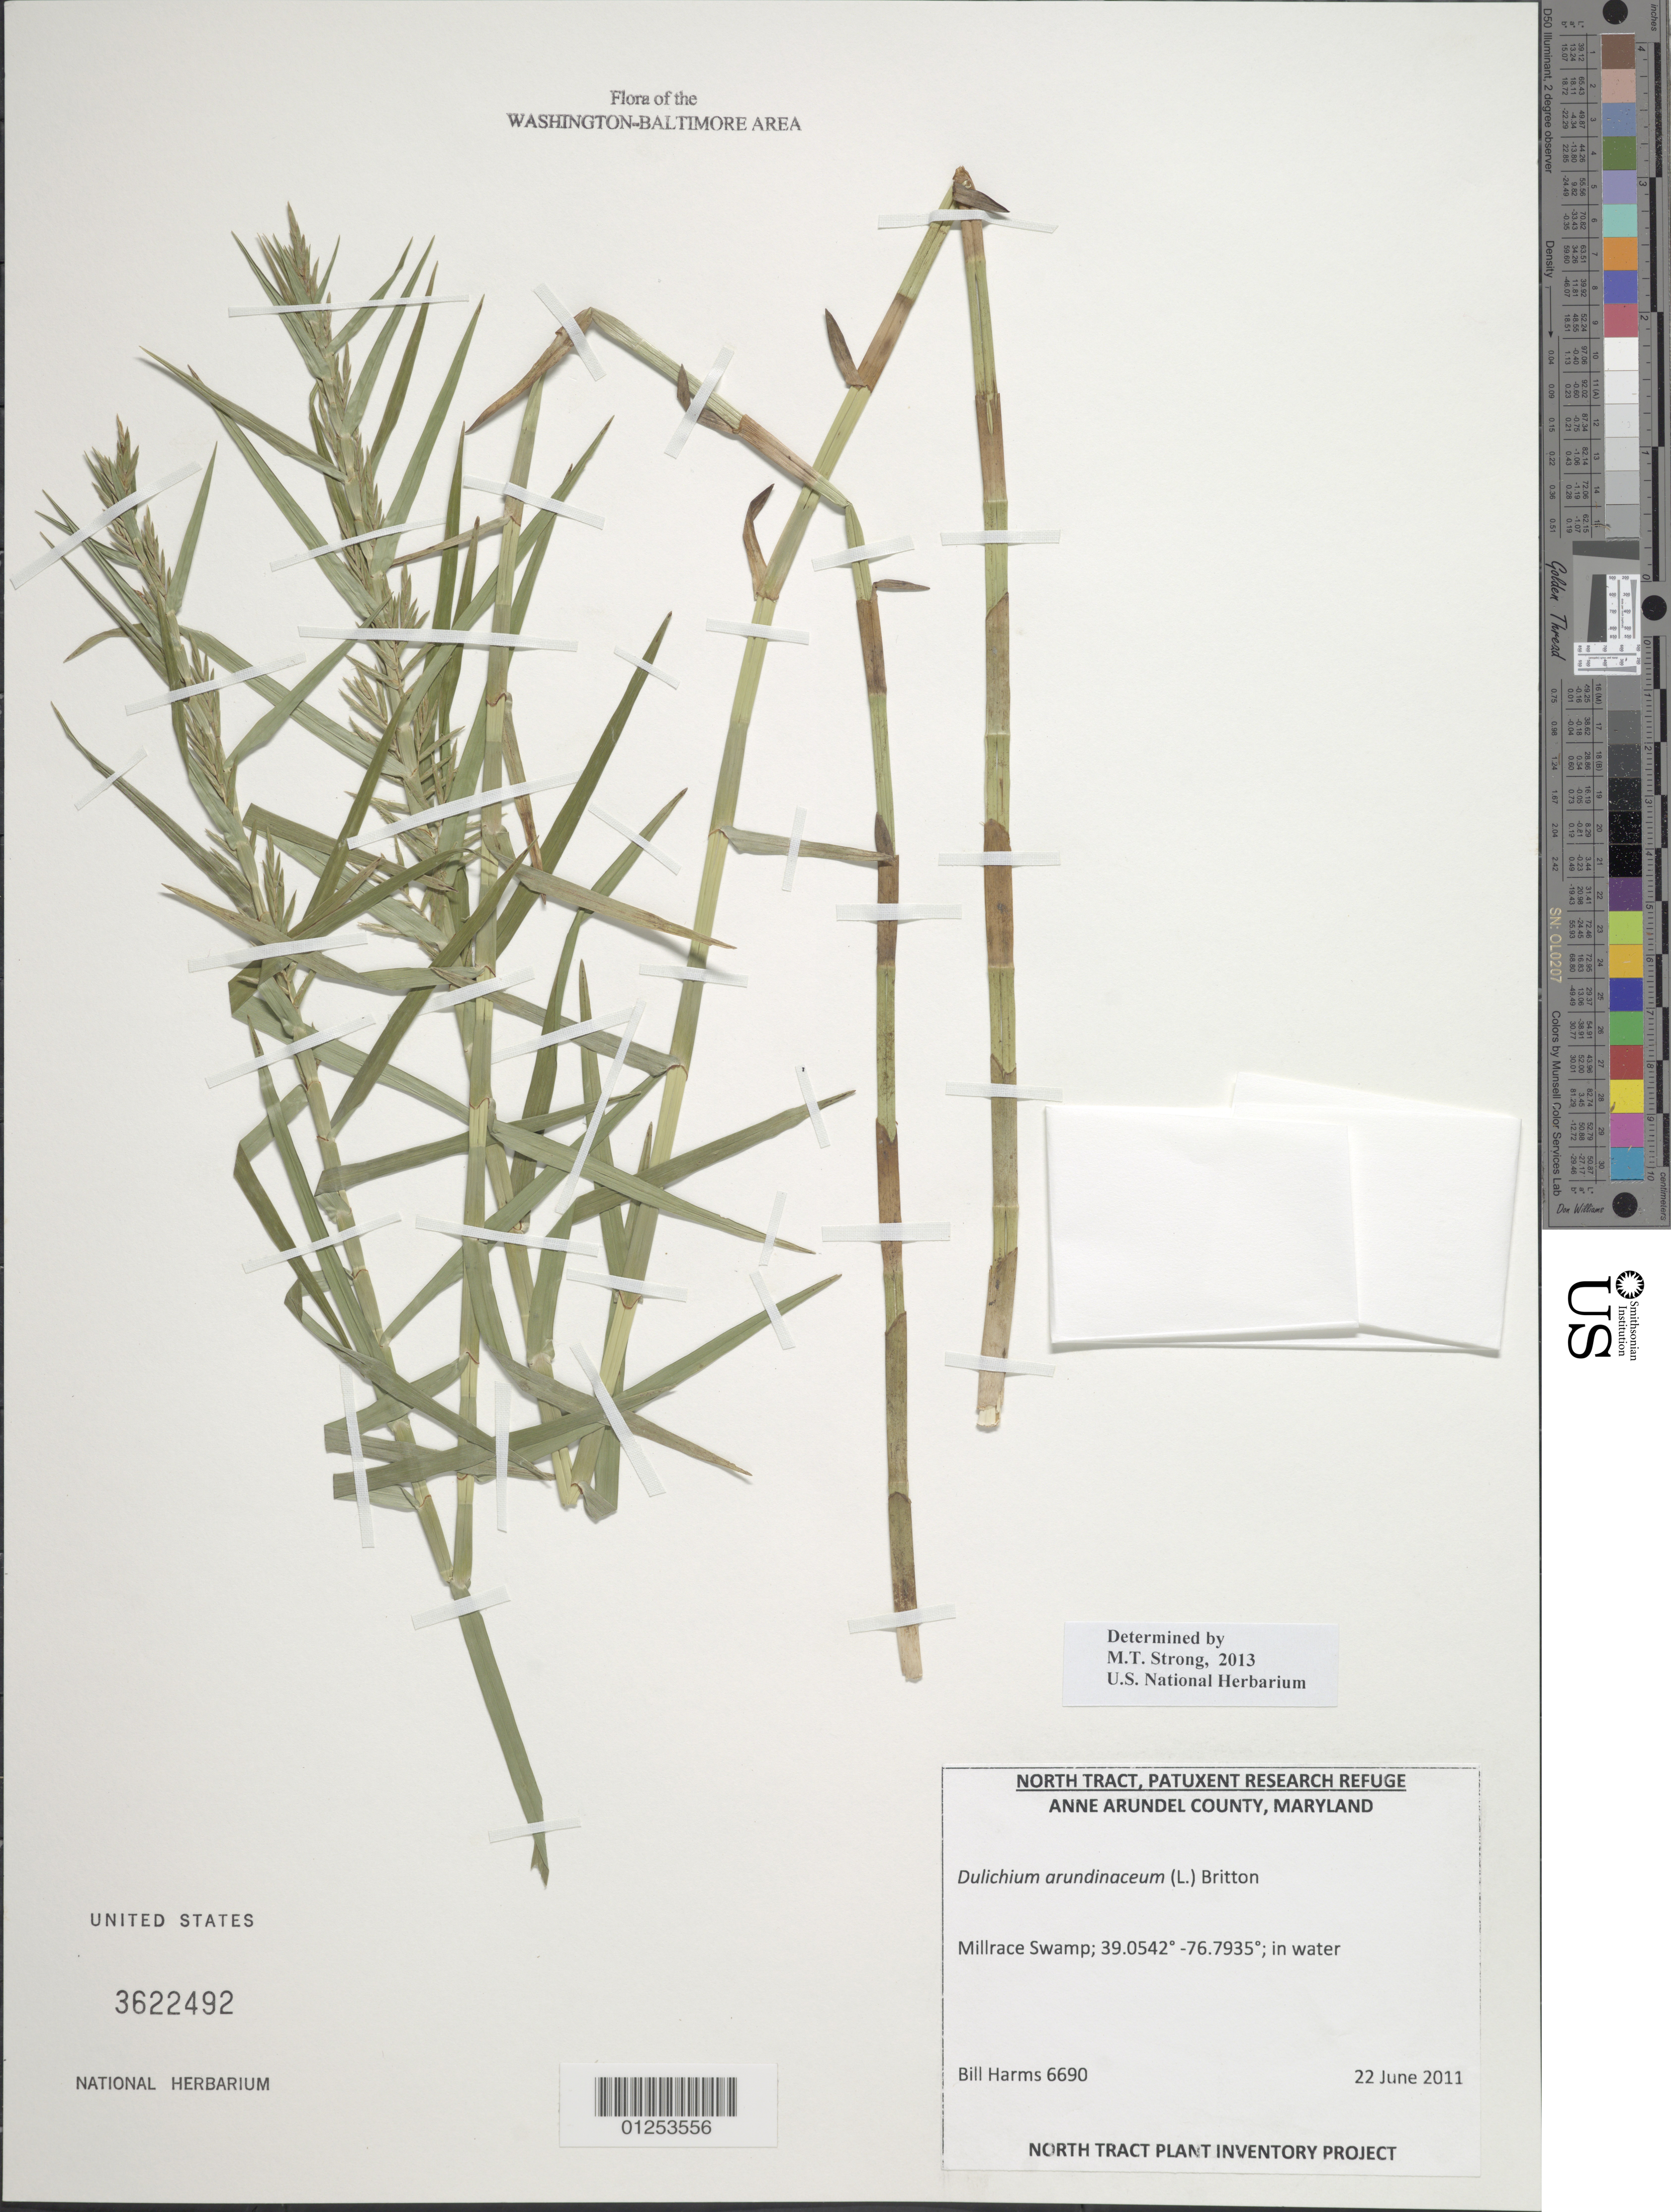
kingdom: Plantae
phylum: Tracheophyta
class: Liliopsida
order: Poales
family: Cyperaceae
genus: Dulichium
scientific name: Dulichium arundinaceum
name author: (L.) Britton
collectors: B. Harms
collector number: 6690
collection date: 2011-06-22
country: United States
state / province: Maryland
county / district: Anne Arundel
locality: Millradce Swamp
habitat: In water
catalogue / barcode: US 3622492